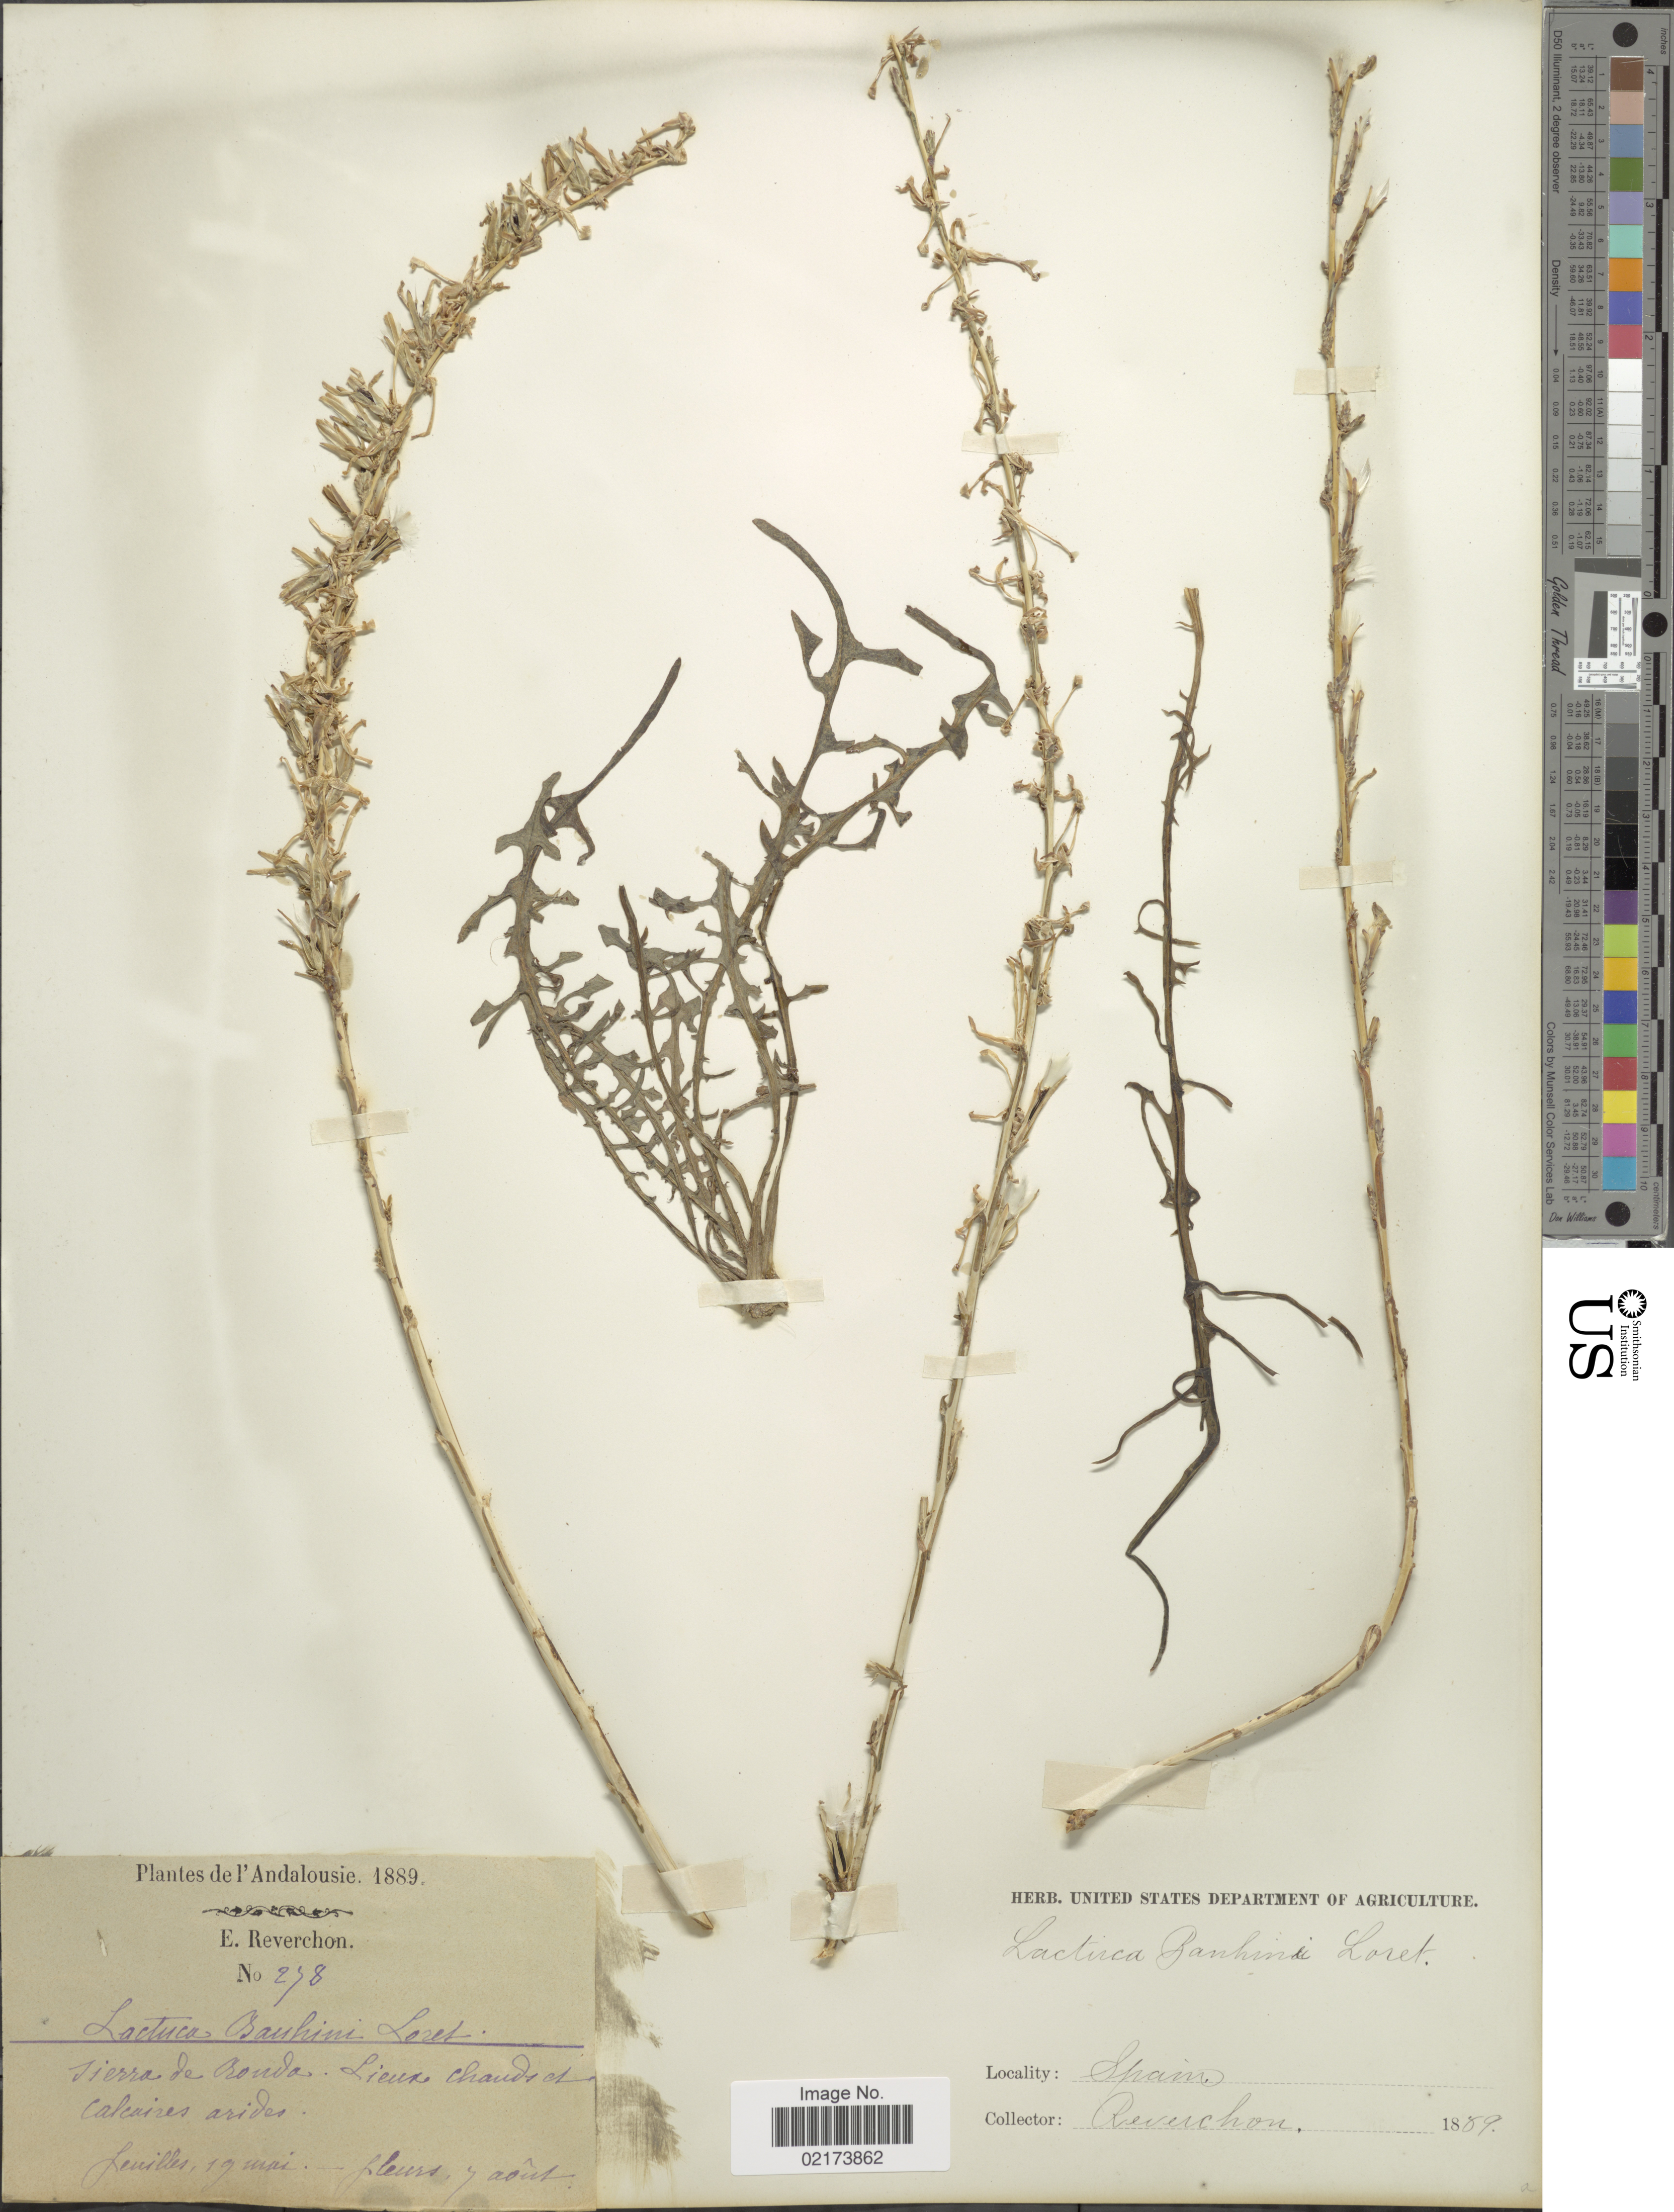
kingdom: Plantae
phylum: Tracheophyta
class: Magnoliopsida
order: Asterales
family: Asteraceae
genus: Lactuca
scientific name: Lactuca bauhini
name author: Loret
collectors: E. Reverchon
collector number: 278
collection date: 1889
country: Spain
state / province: Andalucia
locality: Andalousie, Sierra de Ronda